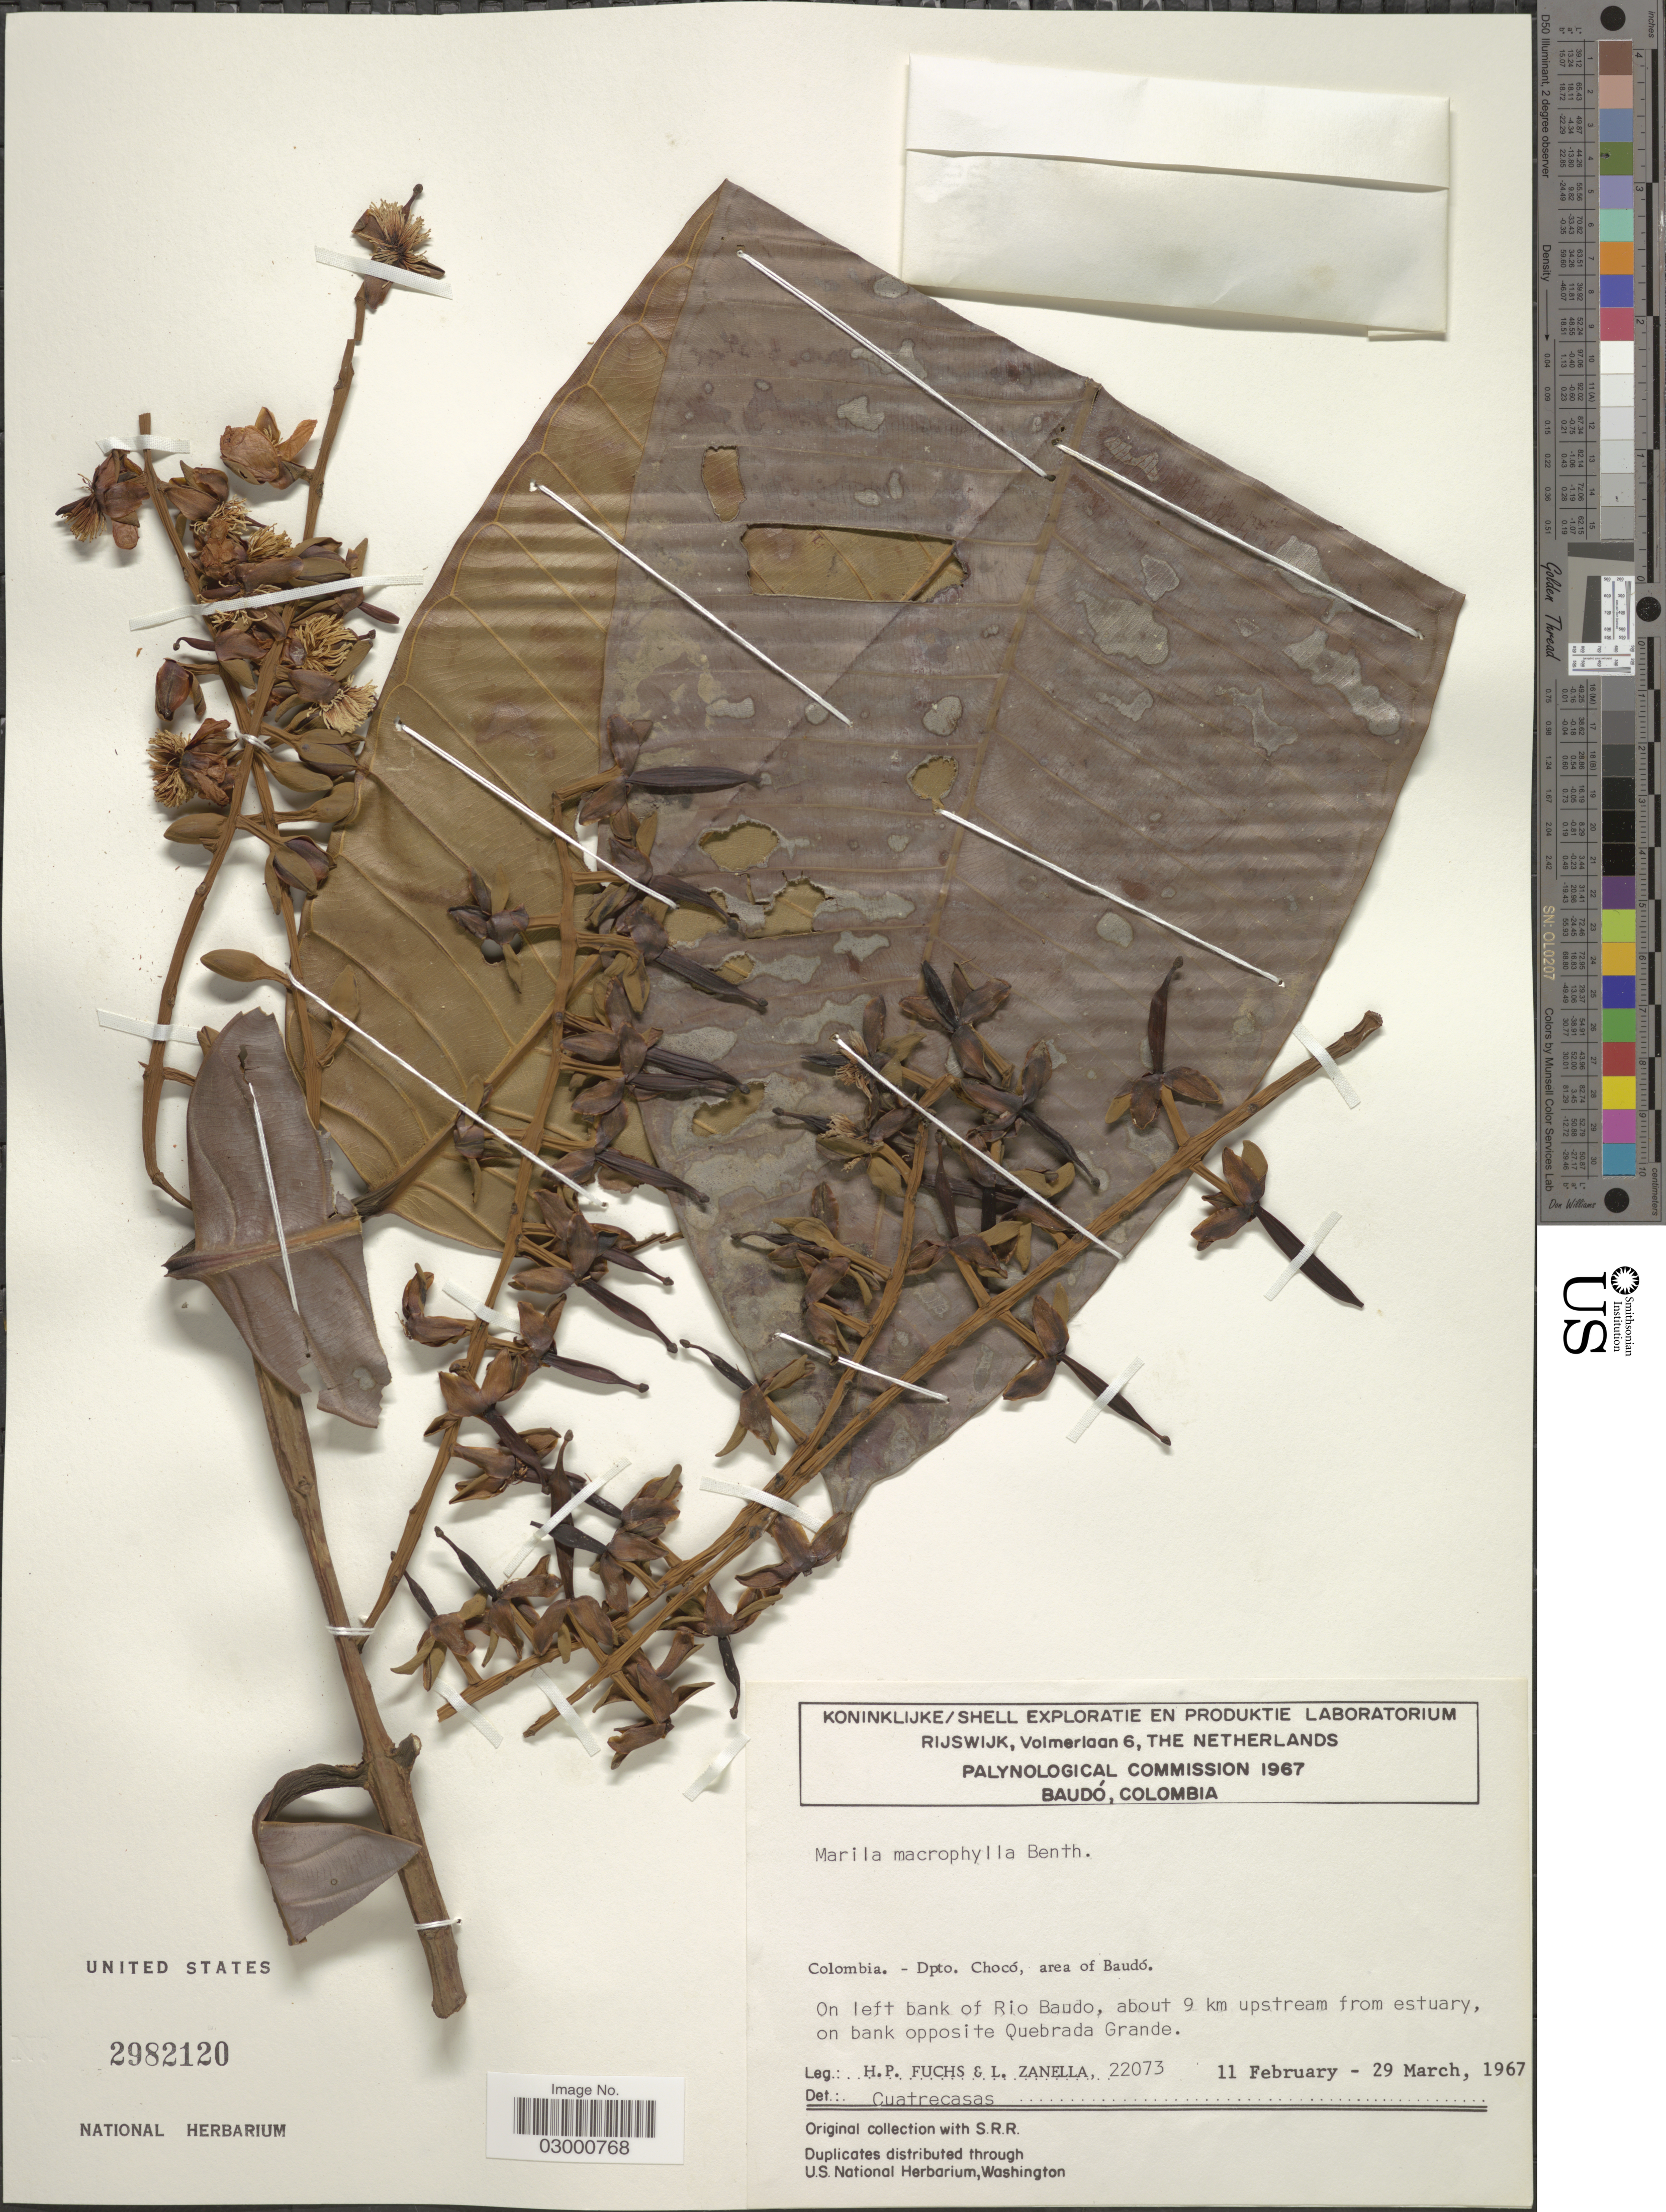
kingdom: Plantae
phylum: Tracheophyta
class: Magnoliopsida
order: Malpighiales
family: Calophyllaceae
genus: Marila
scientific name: Marila macrophylla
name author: Benth.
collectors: H. P. Fuchs & L. Zanella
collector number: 22073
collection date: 1967-02-11/1967-03-29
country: Colombia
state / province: Chocó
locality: Dpto. Chocó, area of Baudó. On left bank of Rio Baudo, about 9 km upstream from estuary, on bank opposite Quebrada Grande.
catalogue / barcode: US 2982120